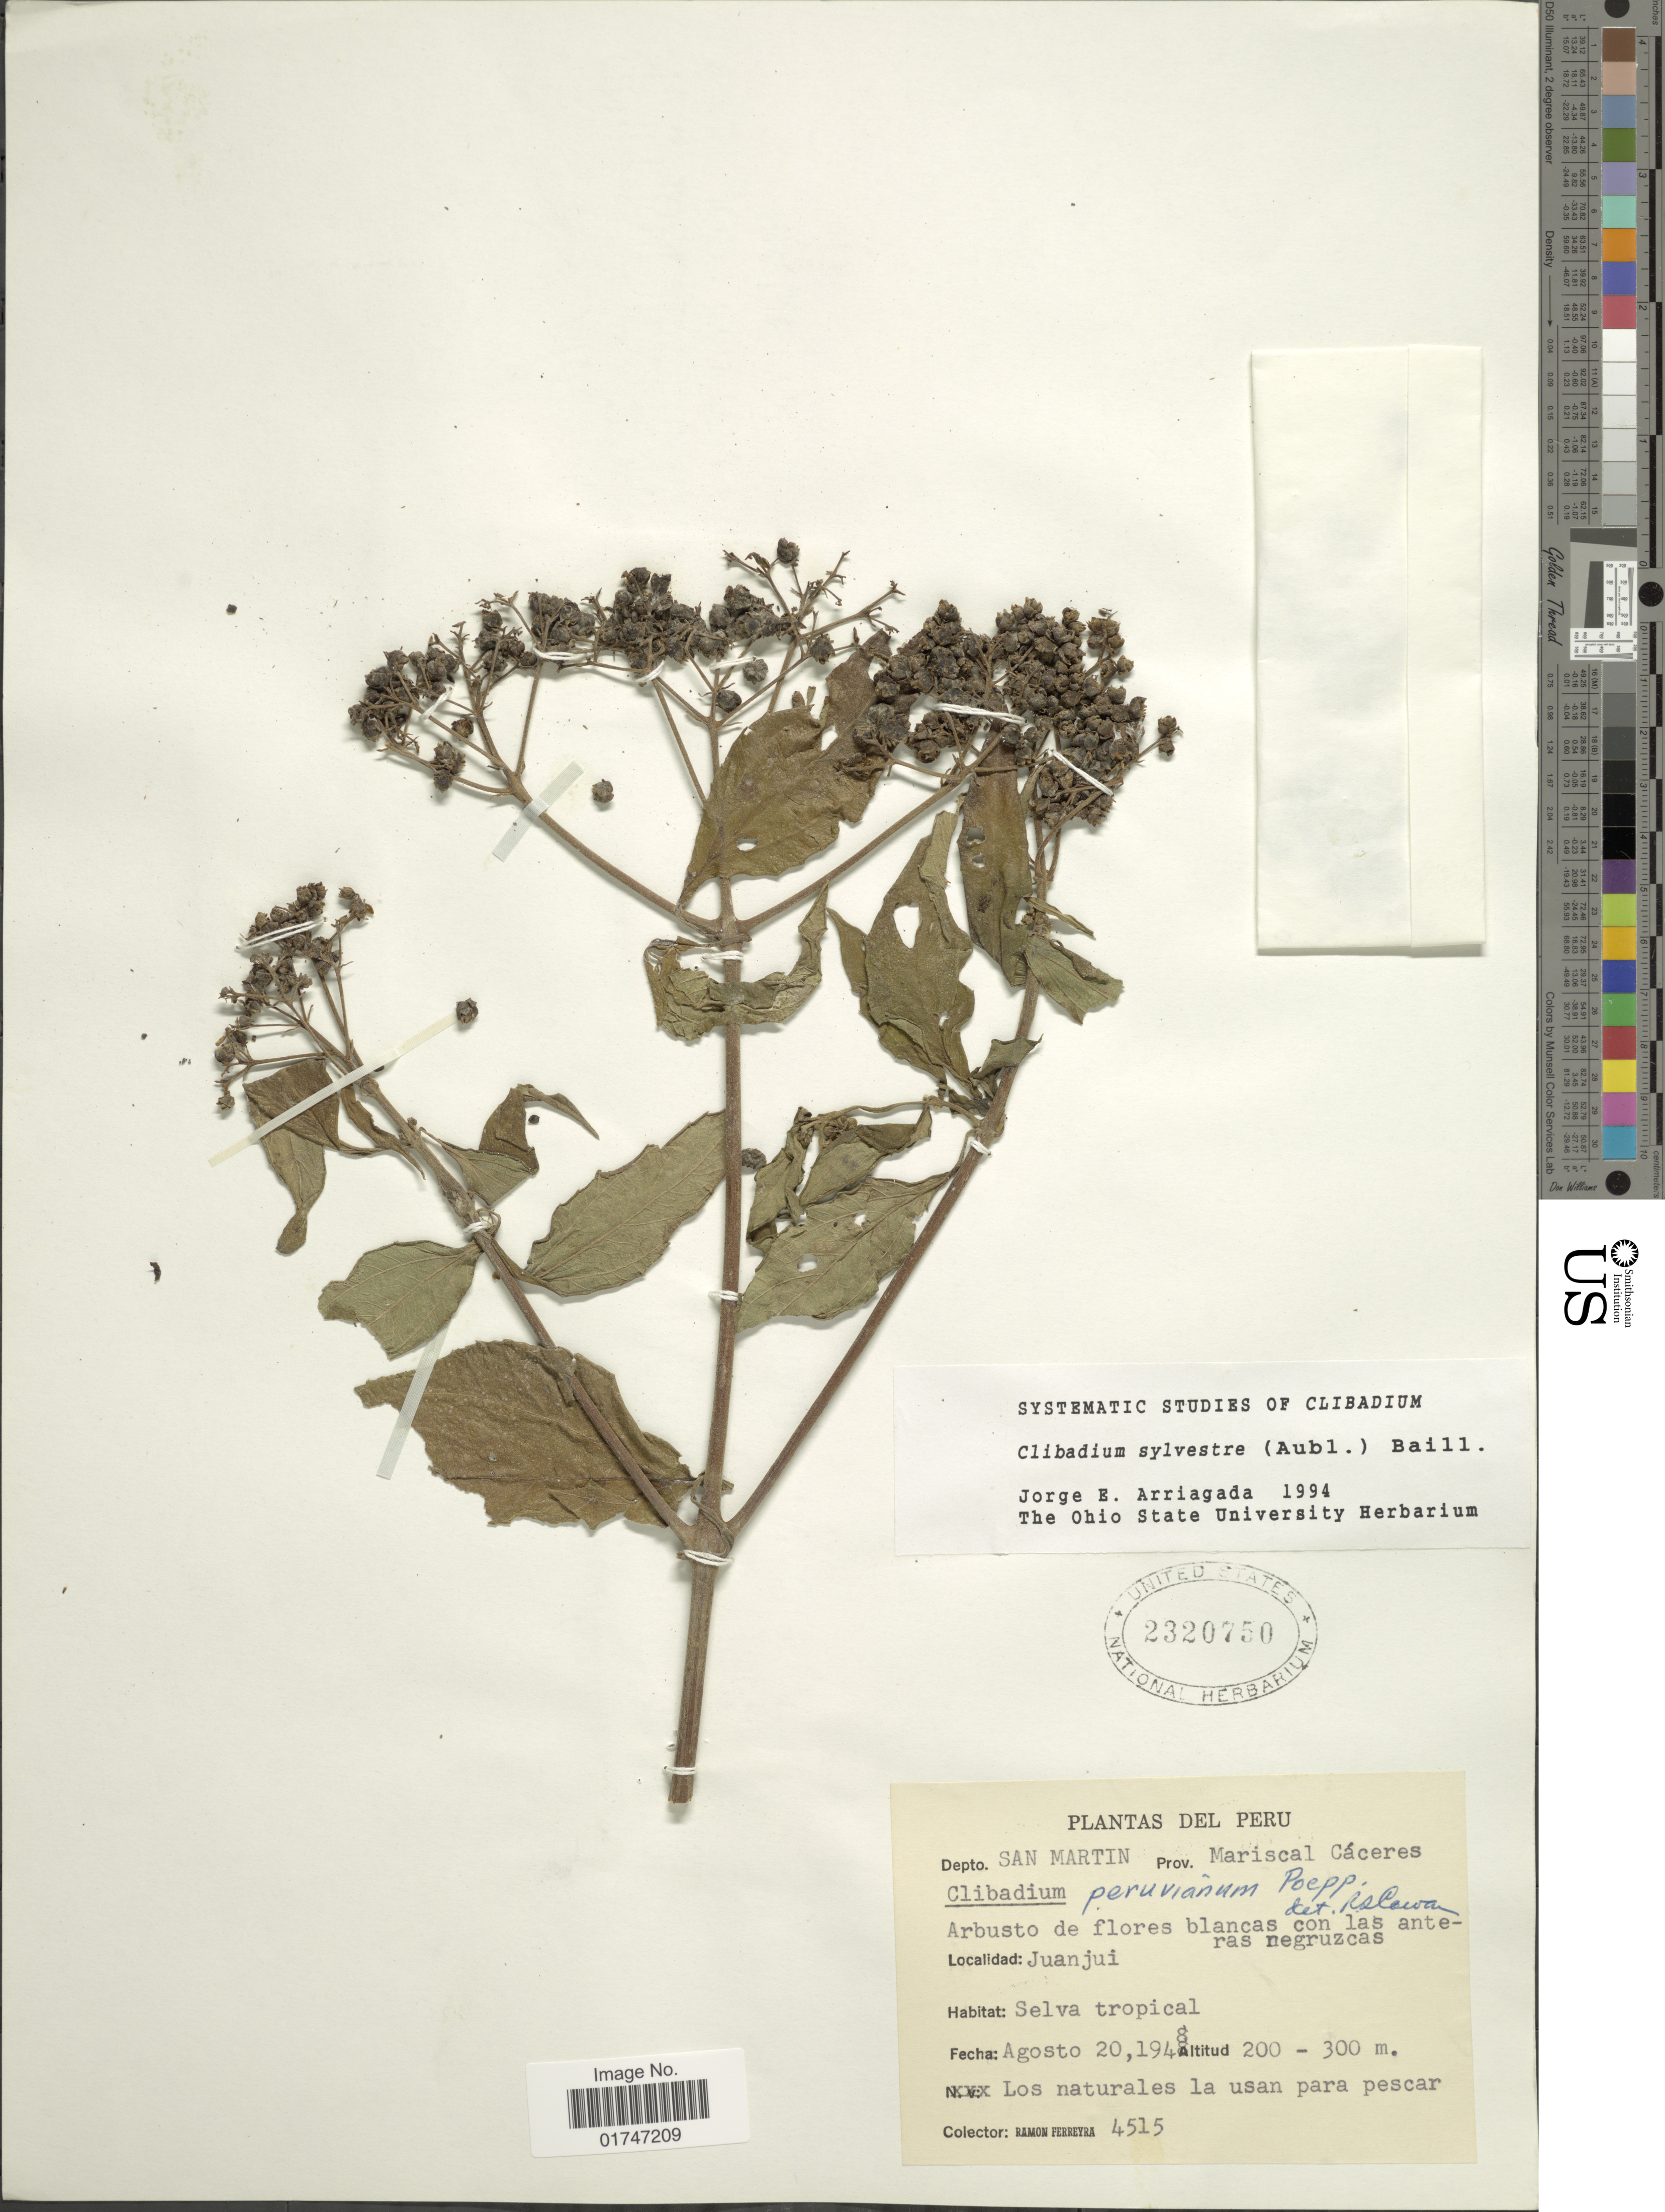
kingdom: Plantae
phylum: Tracheophyta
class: Magnoliopsida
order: Asterales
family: Asteraceae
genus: Clibadium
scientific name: Clibadium sylvestre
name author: (Aubl.) Baill.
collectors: R. A. Ferreyra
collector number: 4515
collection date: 1948-08-20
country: Peru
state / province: San Martín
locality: Depto. San Martin. Prov. Mariscal Cáceres. Juanjui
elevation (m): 200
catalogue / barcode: US 2320750